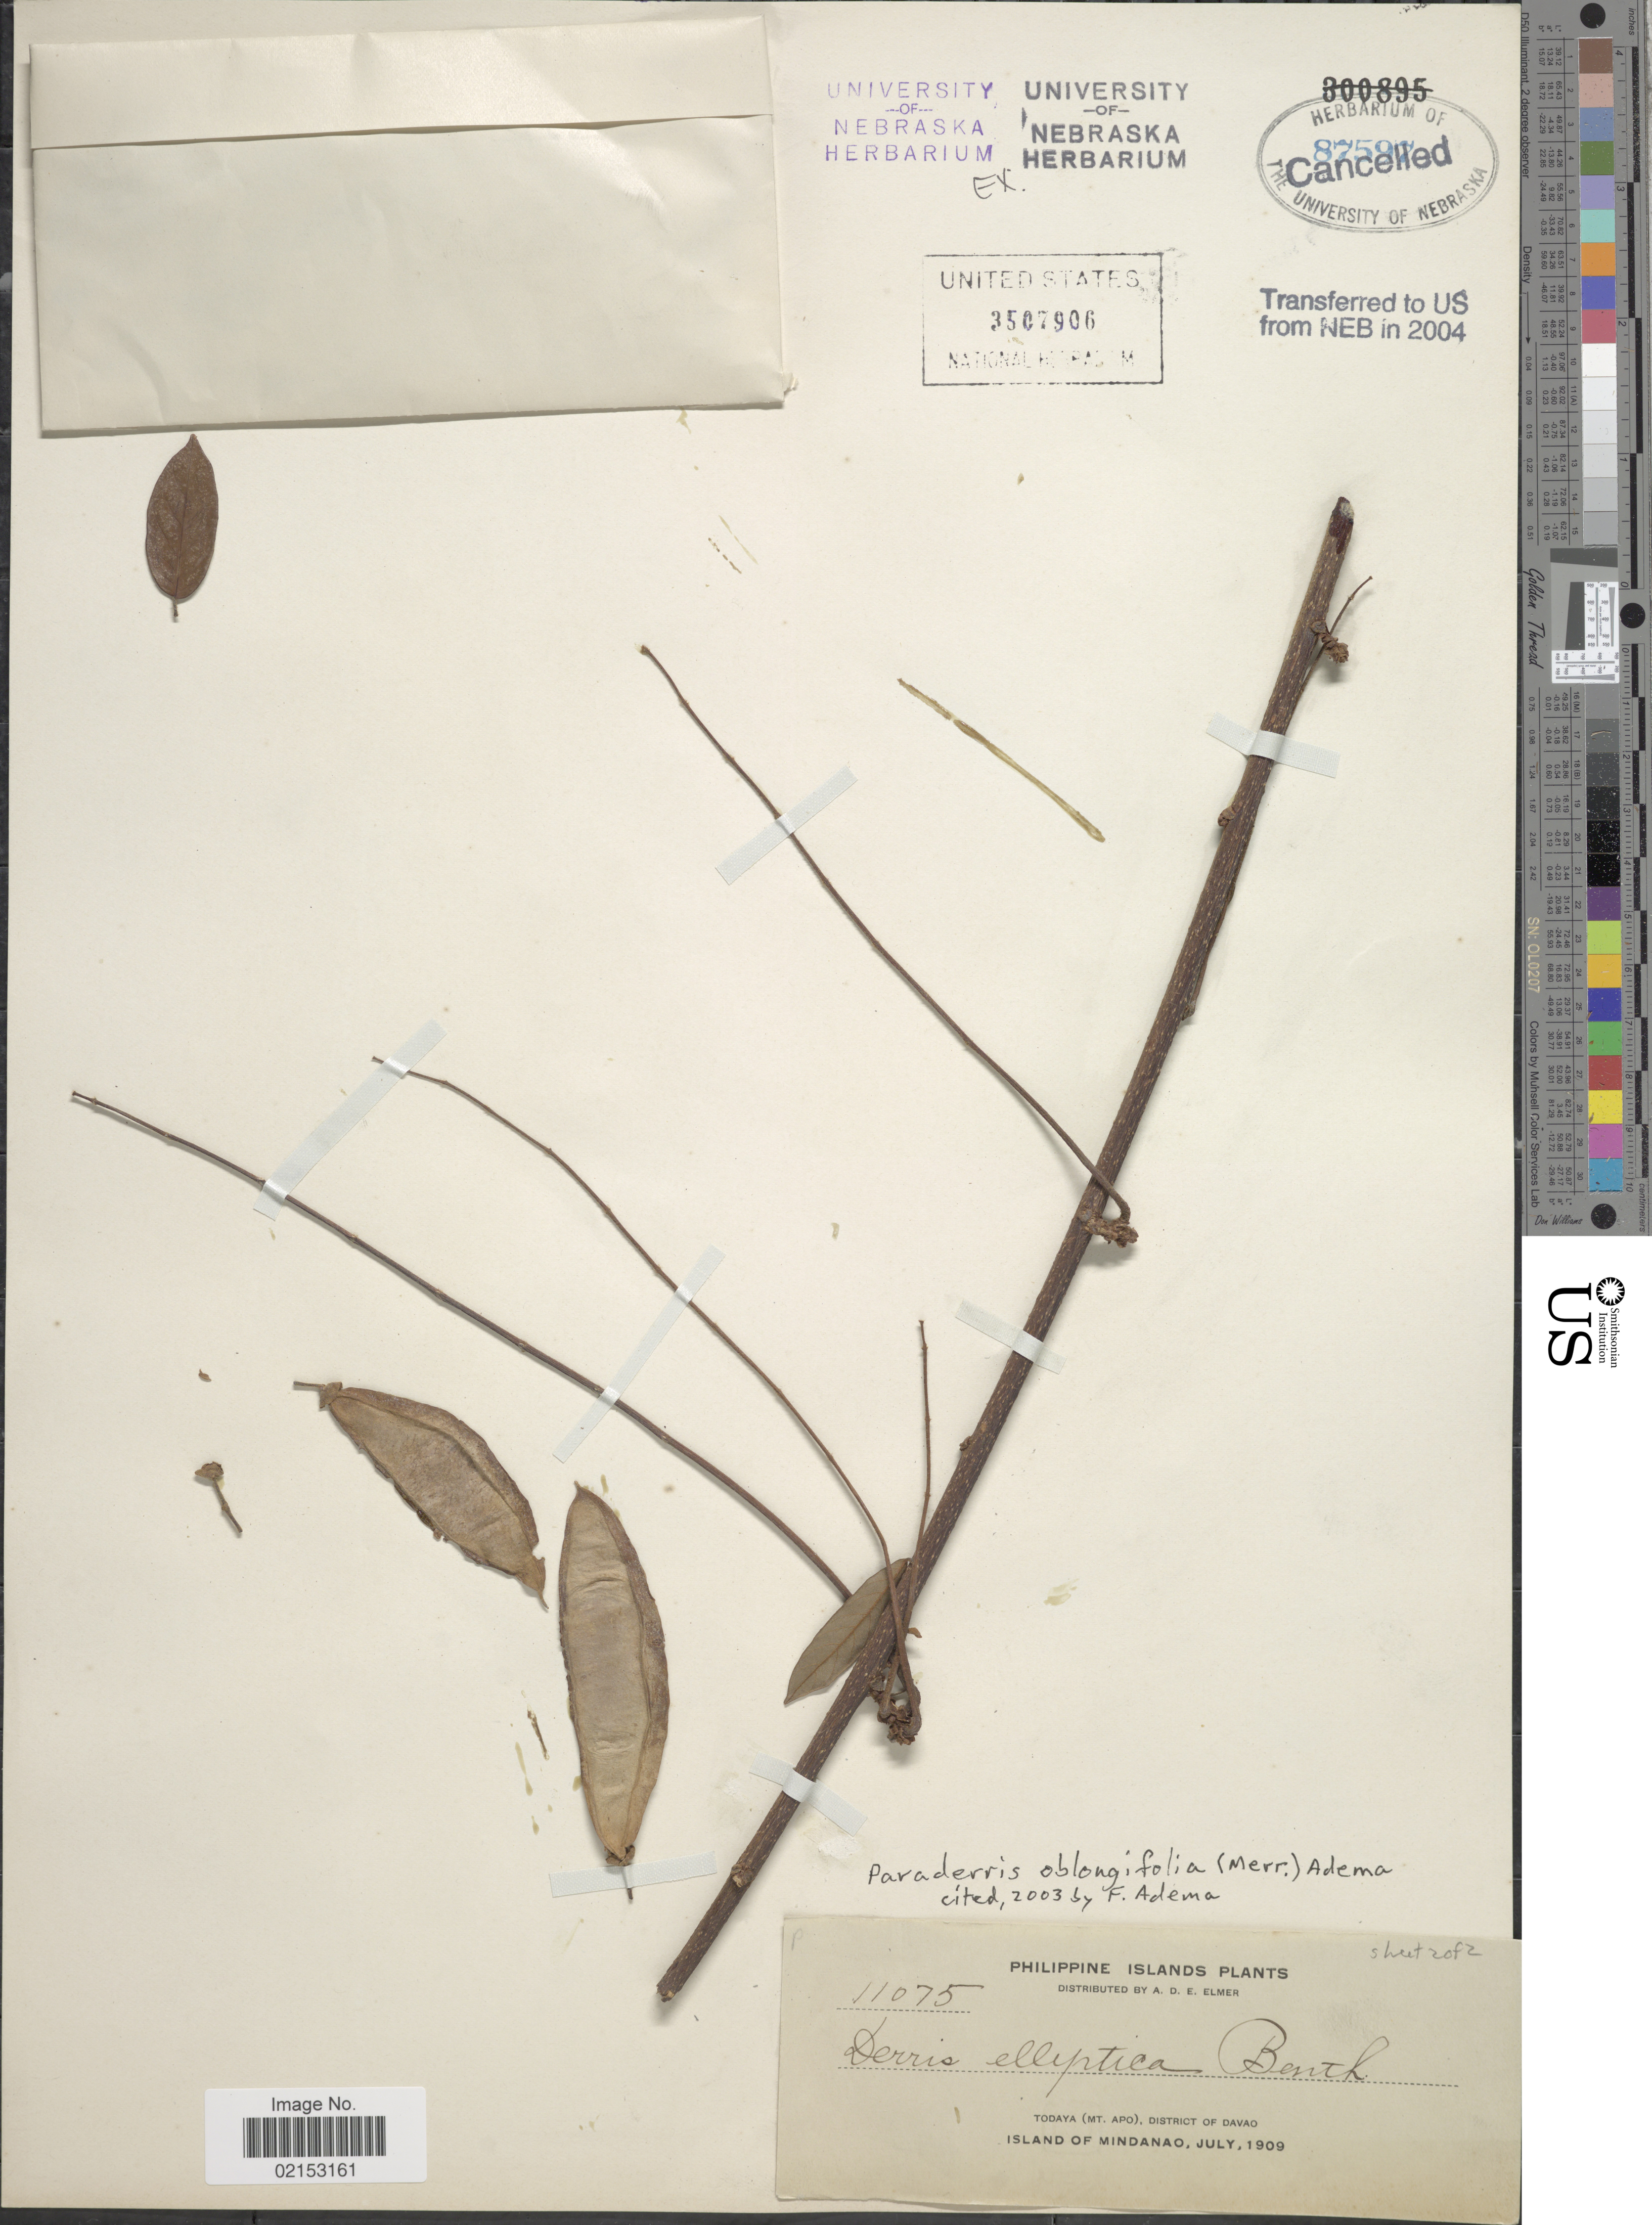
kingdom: Plantae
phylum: Tracheophyta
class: Magnoliopsida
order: Fabales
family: Fabaceae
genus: Derris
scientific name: Derris oblongifolia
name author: Merr.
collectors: A. D. E. Elmer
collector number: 11075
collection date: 1909-07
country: Philippines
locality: Todaya (Mt. Apo), District of Davao, Island of Mindanao.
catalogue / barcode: US 3507906